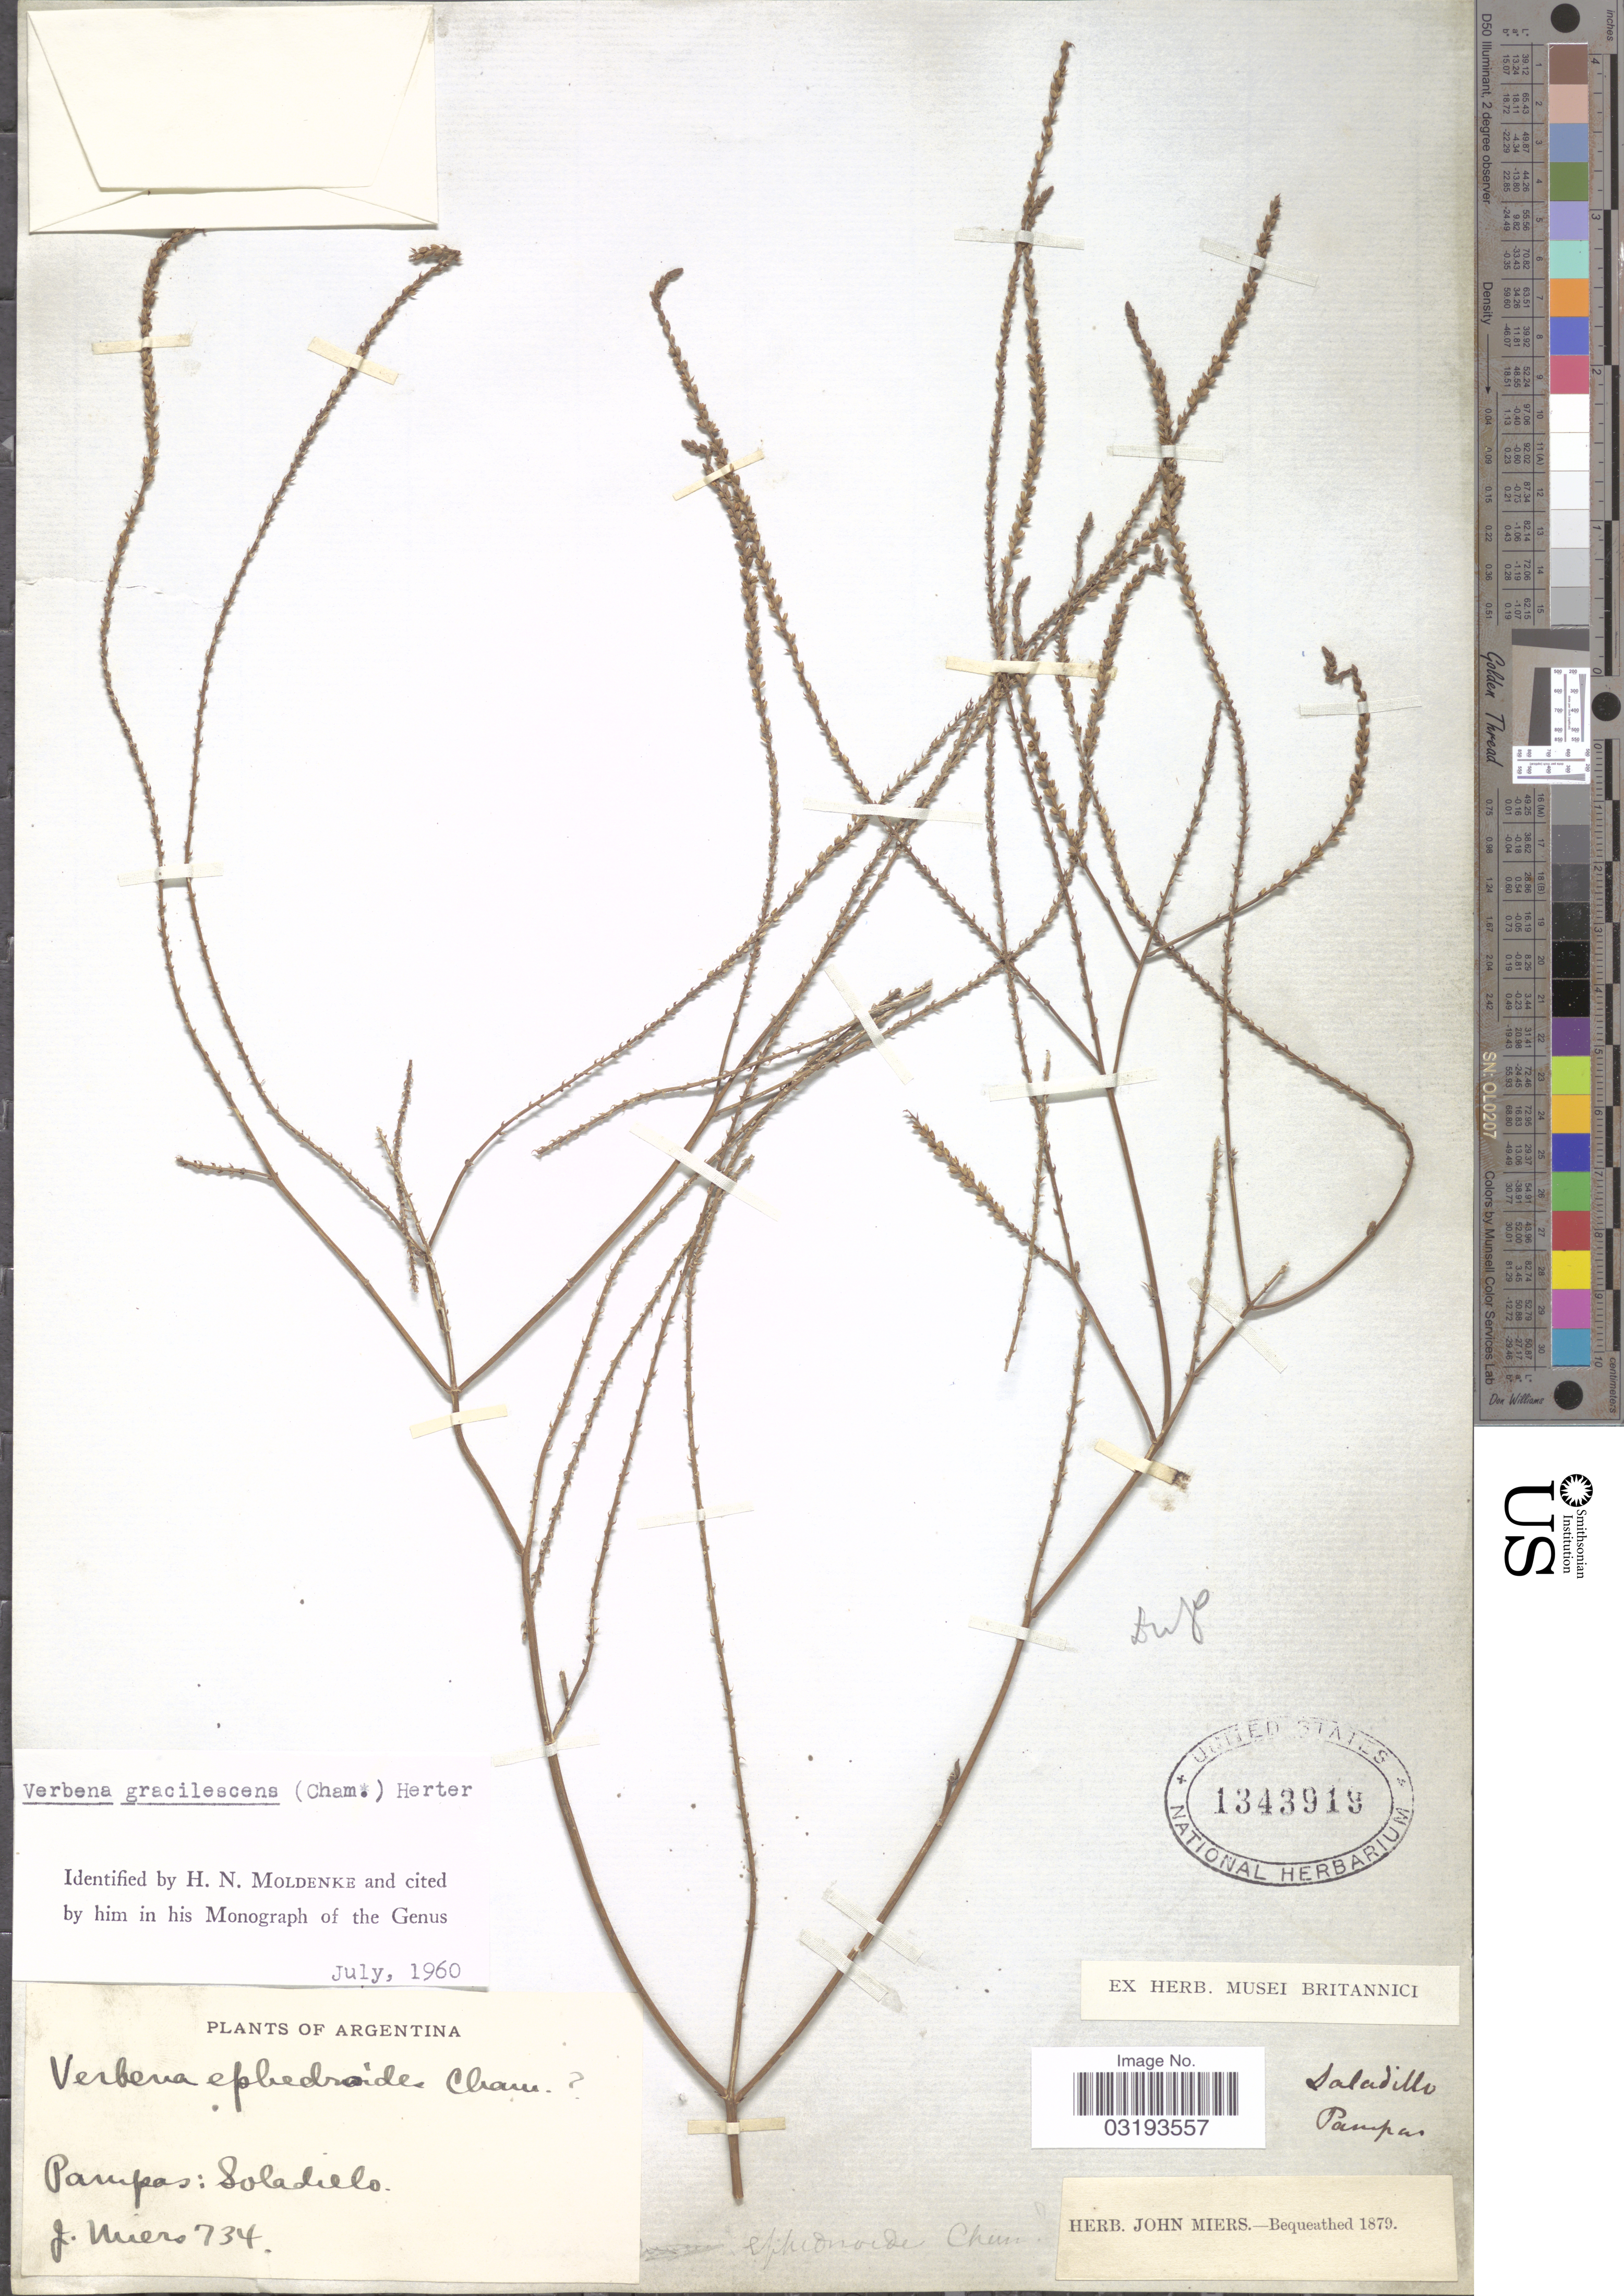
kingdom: Plantae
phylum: Tracheophyta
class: Magnoliopsida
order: Lamiales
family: Verbenaceae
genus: Verbena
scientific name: Verbena gracilescens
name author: (Cham.) Herter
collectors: J. Miers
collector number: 734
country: Argentina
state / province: La Pampa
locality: Pampas: Soladielo.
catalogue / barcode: US 1343919